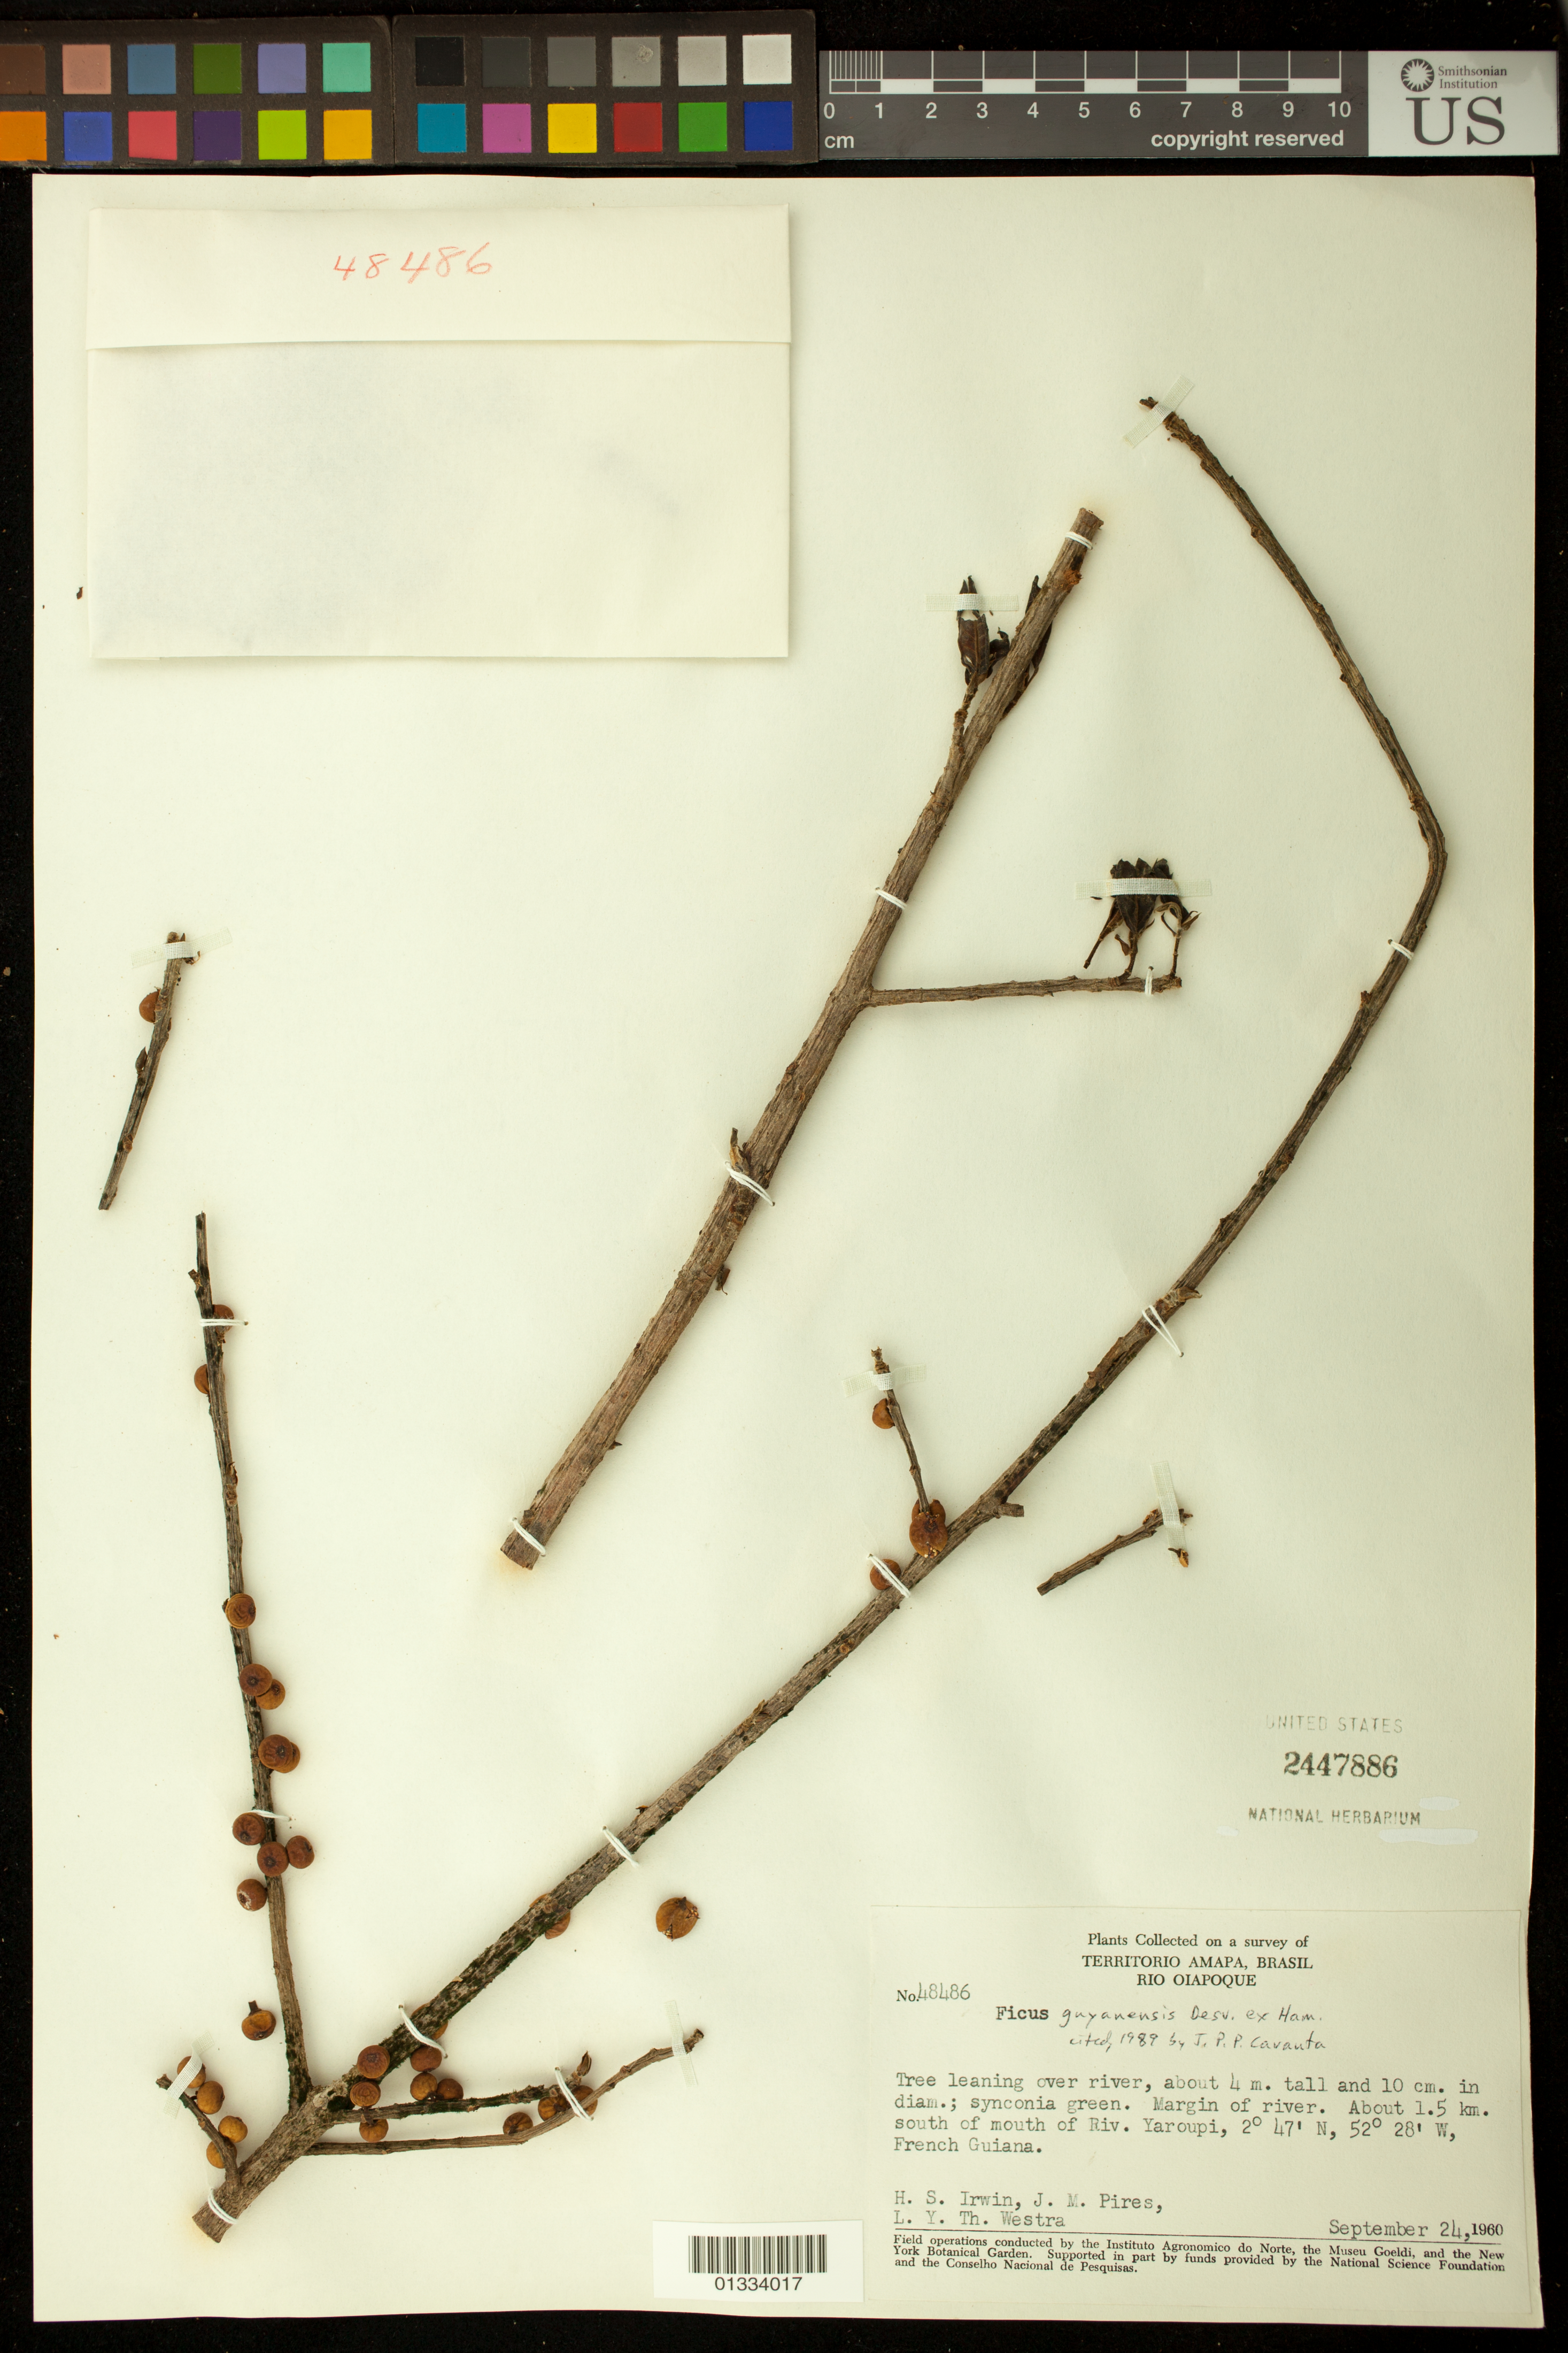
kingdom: Plantae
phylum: Tracheophyta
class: Magnoliopsida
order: Rosales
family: Moraceae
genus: Ficus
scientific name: Ficus guianensis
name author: Desv. ex Ham.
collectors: H. Irwin, J. M. Pires & L. Y. T. Westra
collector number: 48486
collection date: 1960-09-24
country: Guyana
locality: Margin of river. About 1.5km south of mouth of Riv. Yaroupi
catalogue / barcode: US 2447886